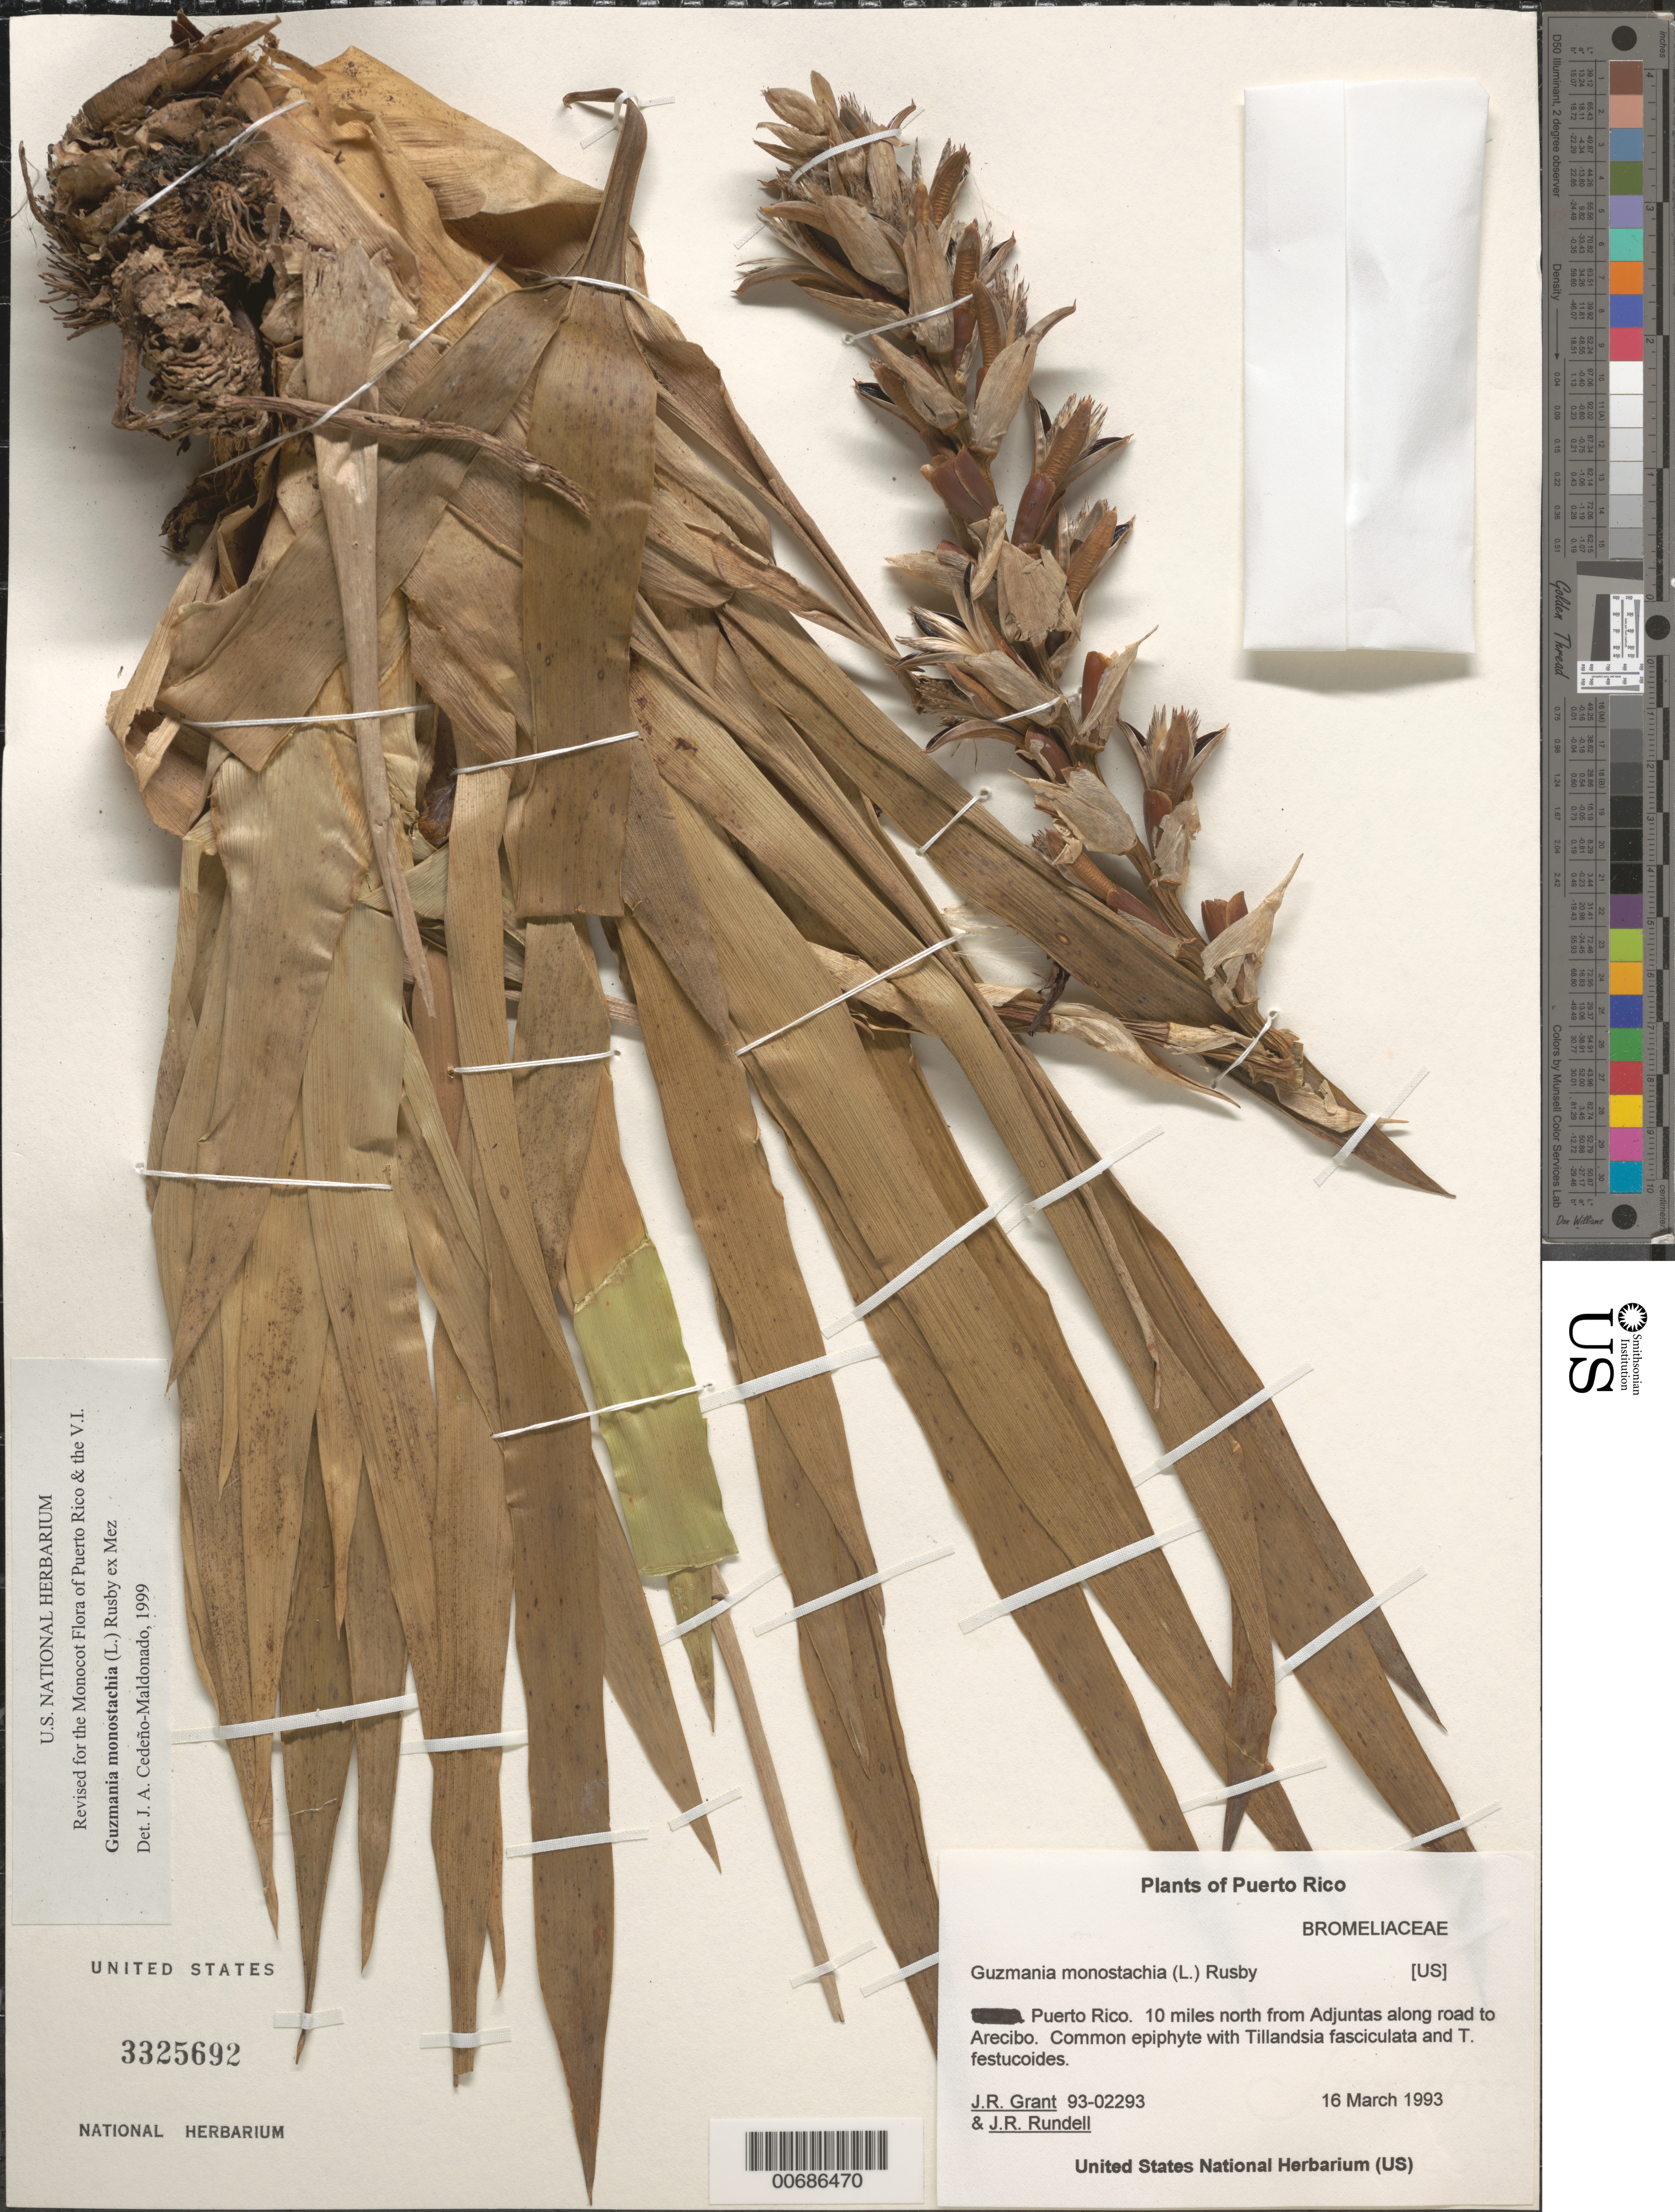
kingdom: Plantae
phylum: Tracheophyta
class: Liliopsida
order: Poales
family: Bromeliaceae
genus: Guzmania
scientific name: Guzmania monostachia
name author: (L.) Rusby ex Mez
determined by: Cedeño-Maldonado, J. A.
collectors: J. R. Grant & J. R. Rundell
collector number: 93-02293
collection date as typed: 16 Mar 1993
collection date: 1993-03-16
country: Puerto Rico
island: Greater Antilles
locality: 10 mi N from Adjuntas along road to Arecibo.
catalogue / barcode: US 3325692